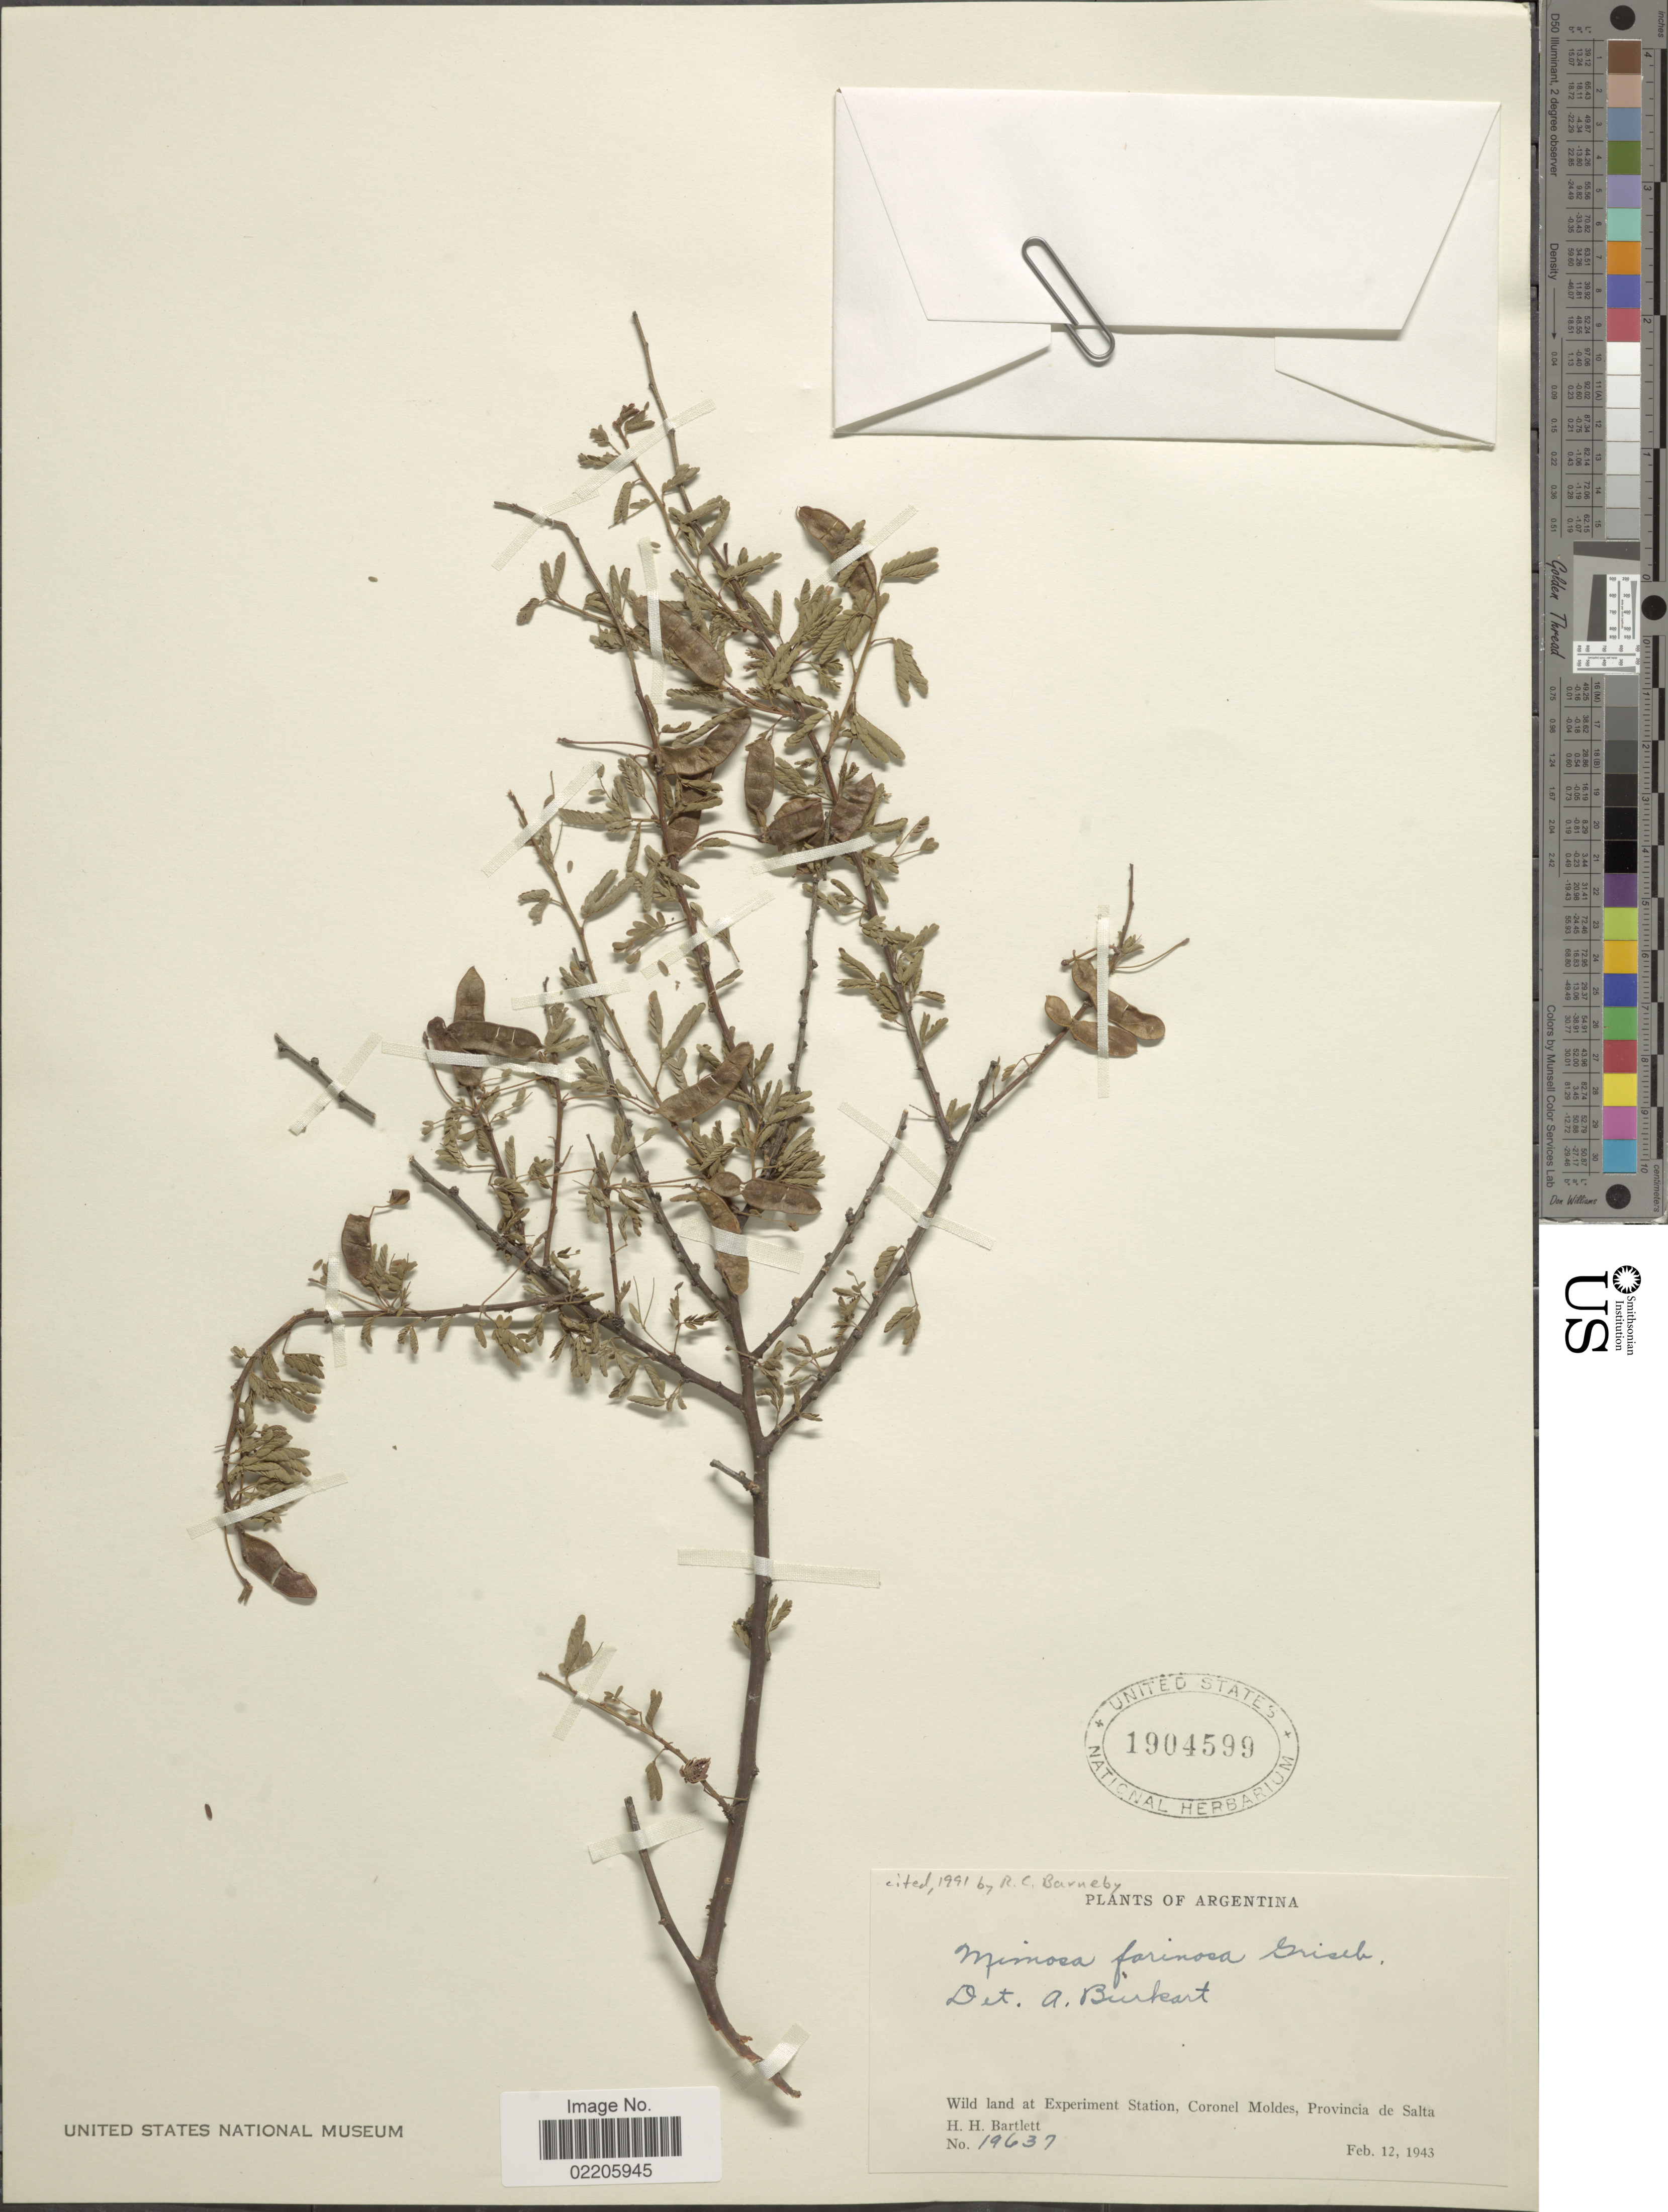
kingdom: Plantae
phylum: Tracheophyta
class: Magnoliopsida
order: Fabales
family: Fabaceae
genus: Mimosa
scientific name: Mimosa farinosa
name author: Griseb.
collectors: H. H. Bartlett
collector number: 19637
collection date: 1943-02-12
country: Argentina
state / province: Salta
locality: Wild land at Experiment Station, Coronel Moldes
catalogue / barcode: US 1904599